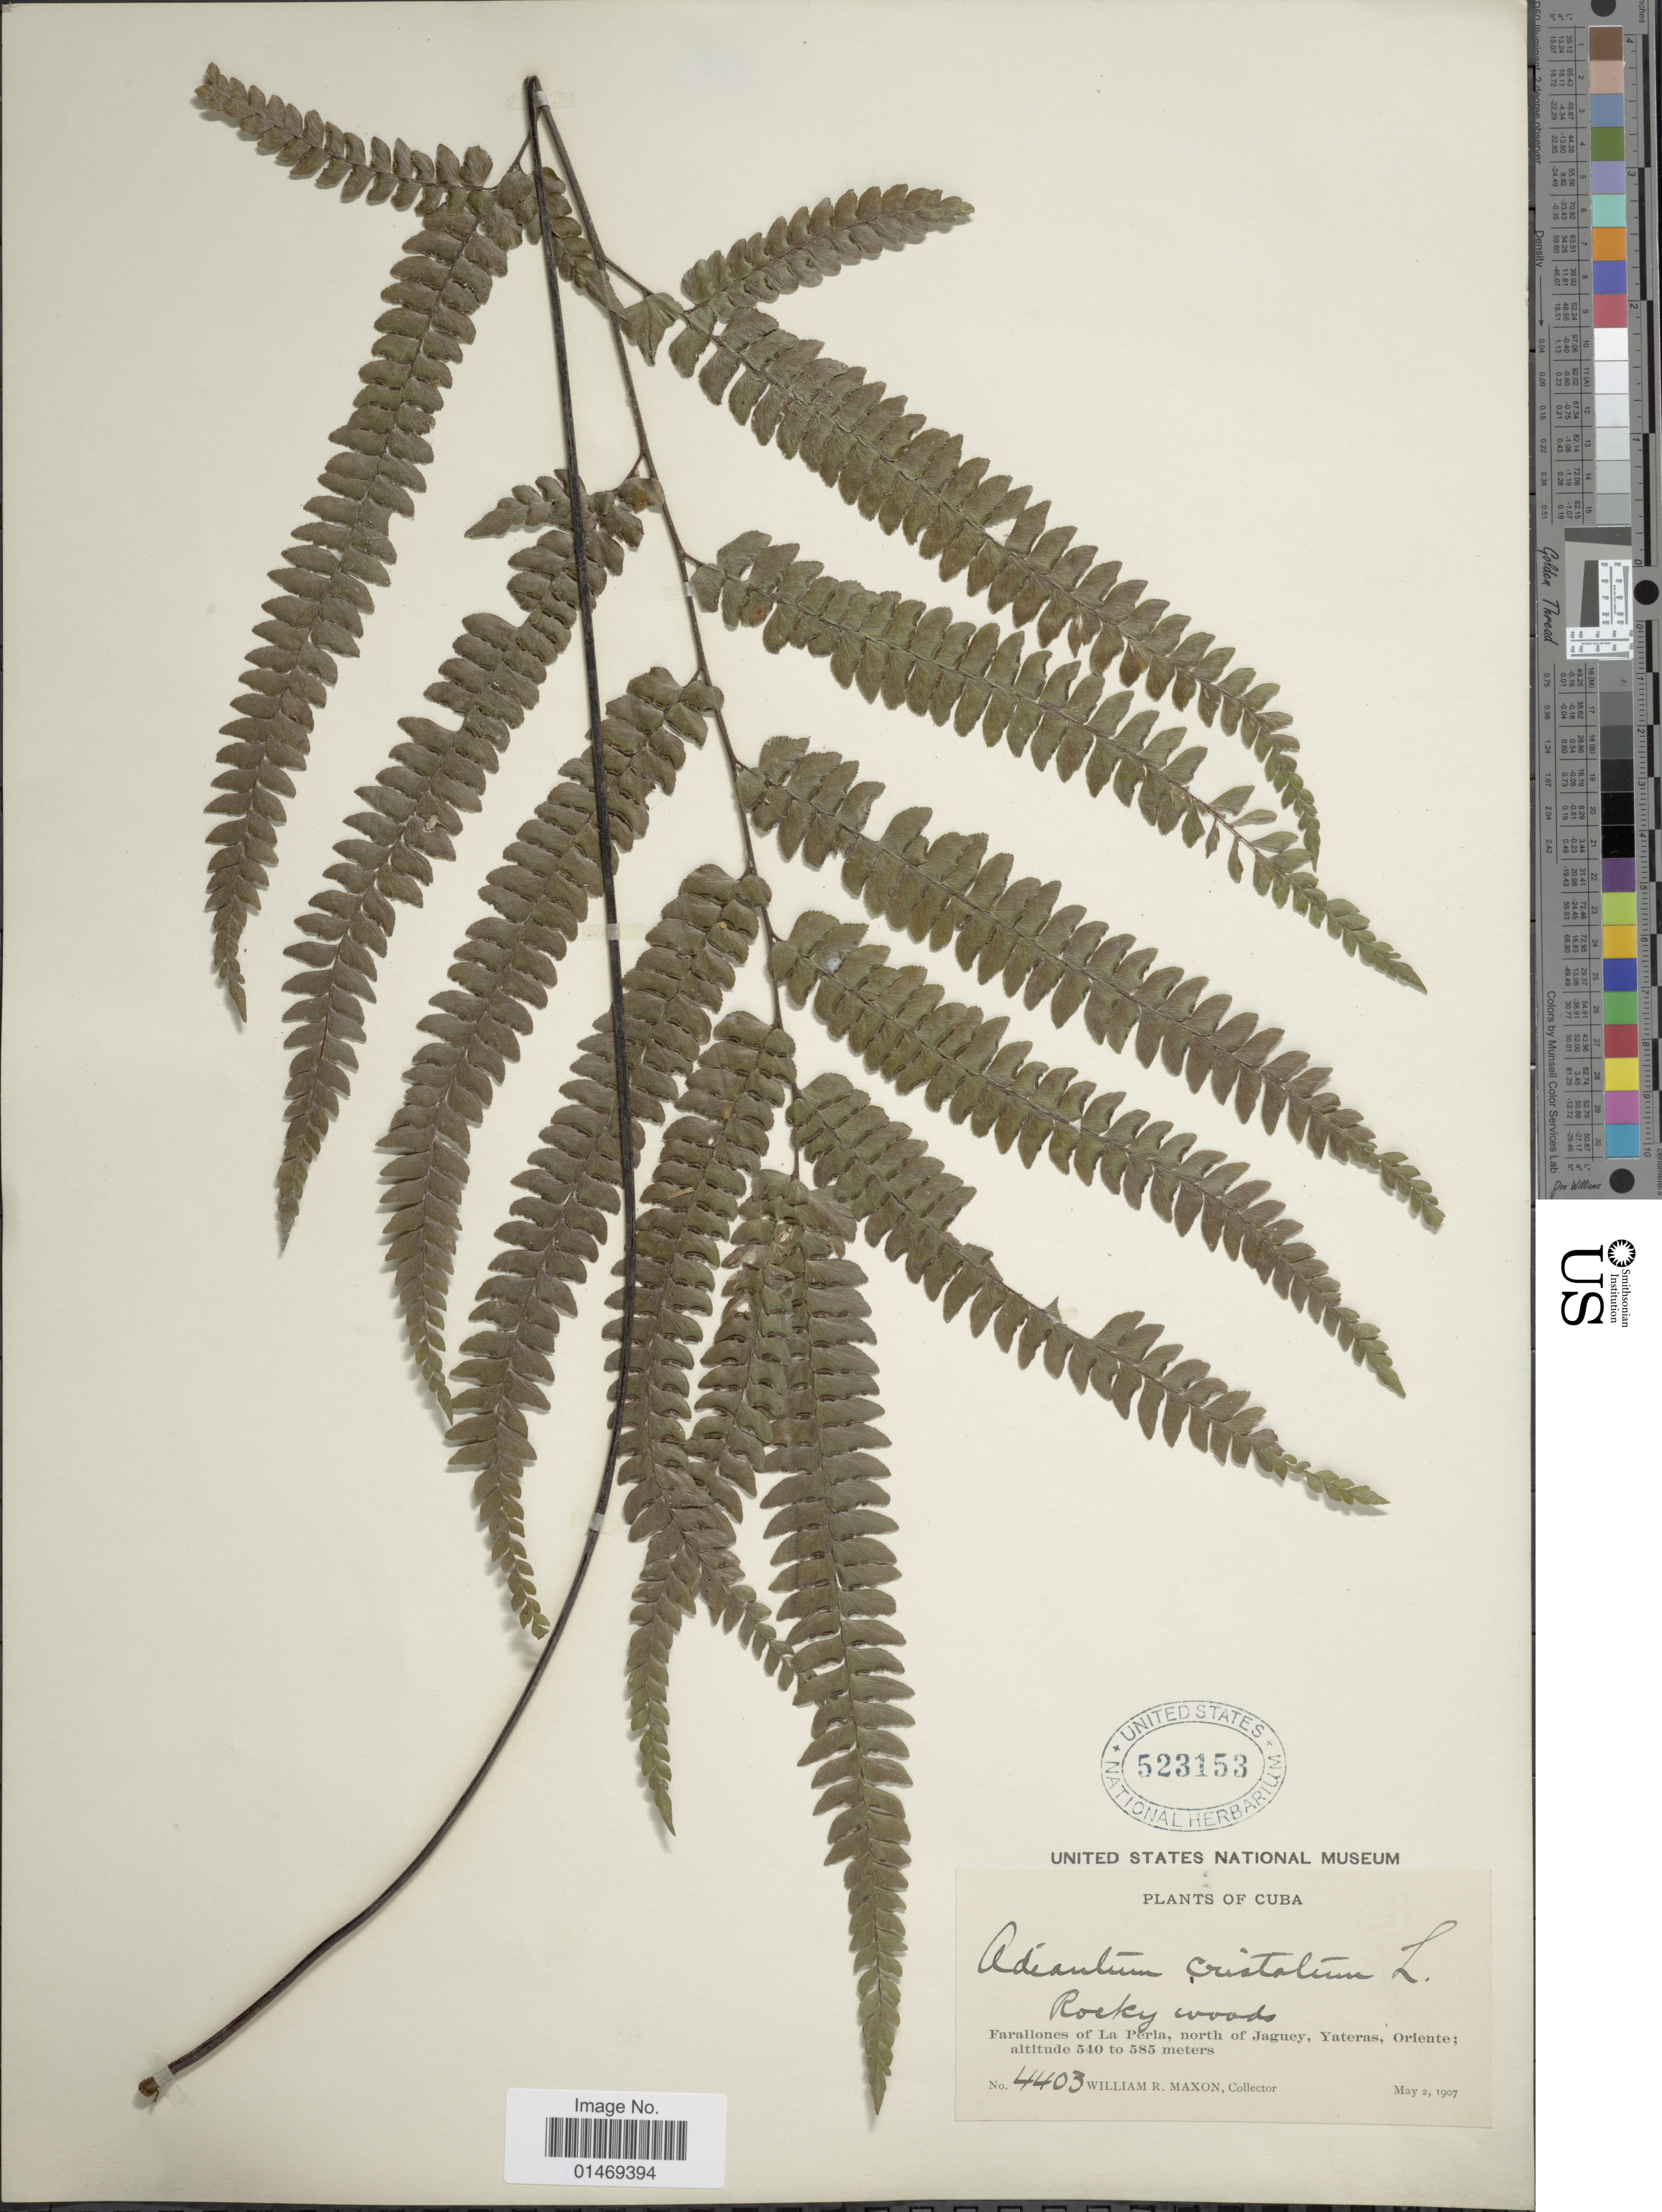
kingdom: Plantae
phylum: Tracheophyta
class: Polypodiopsida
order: Polypodiales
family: Pteridaceae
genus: Adiantum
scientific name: Adiantum pyramidale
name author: (L.) Willd.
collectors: W. R. Maxon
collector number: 4403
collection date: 1907-05-02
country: Cuba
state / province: Oriente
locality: Farallones of La Perla, north of jaguey, Yateras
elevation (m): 540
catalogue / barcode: US 523153